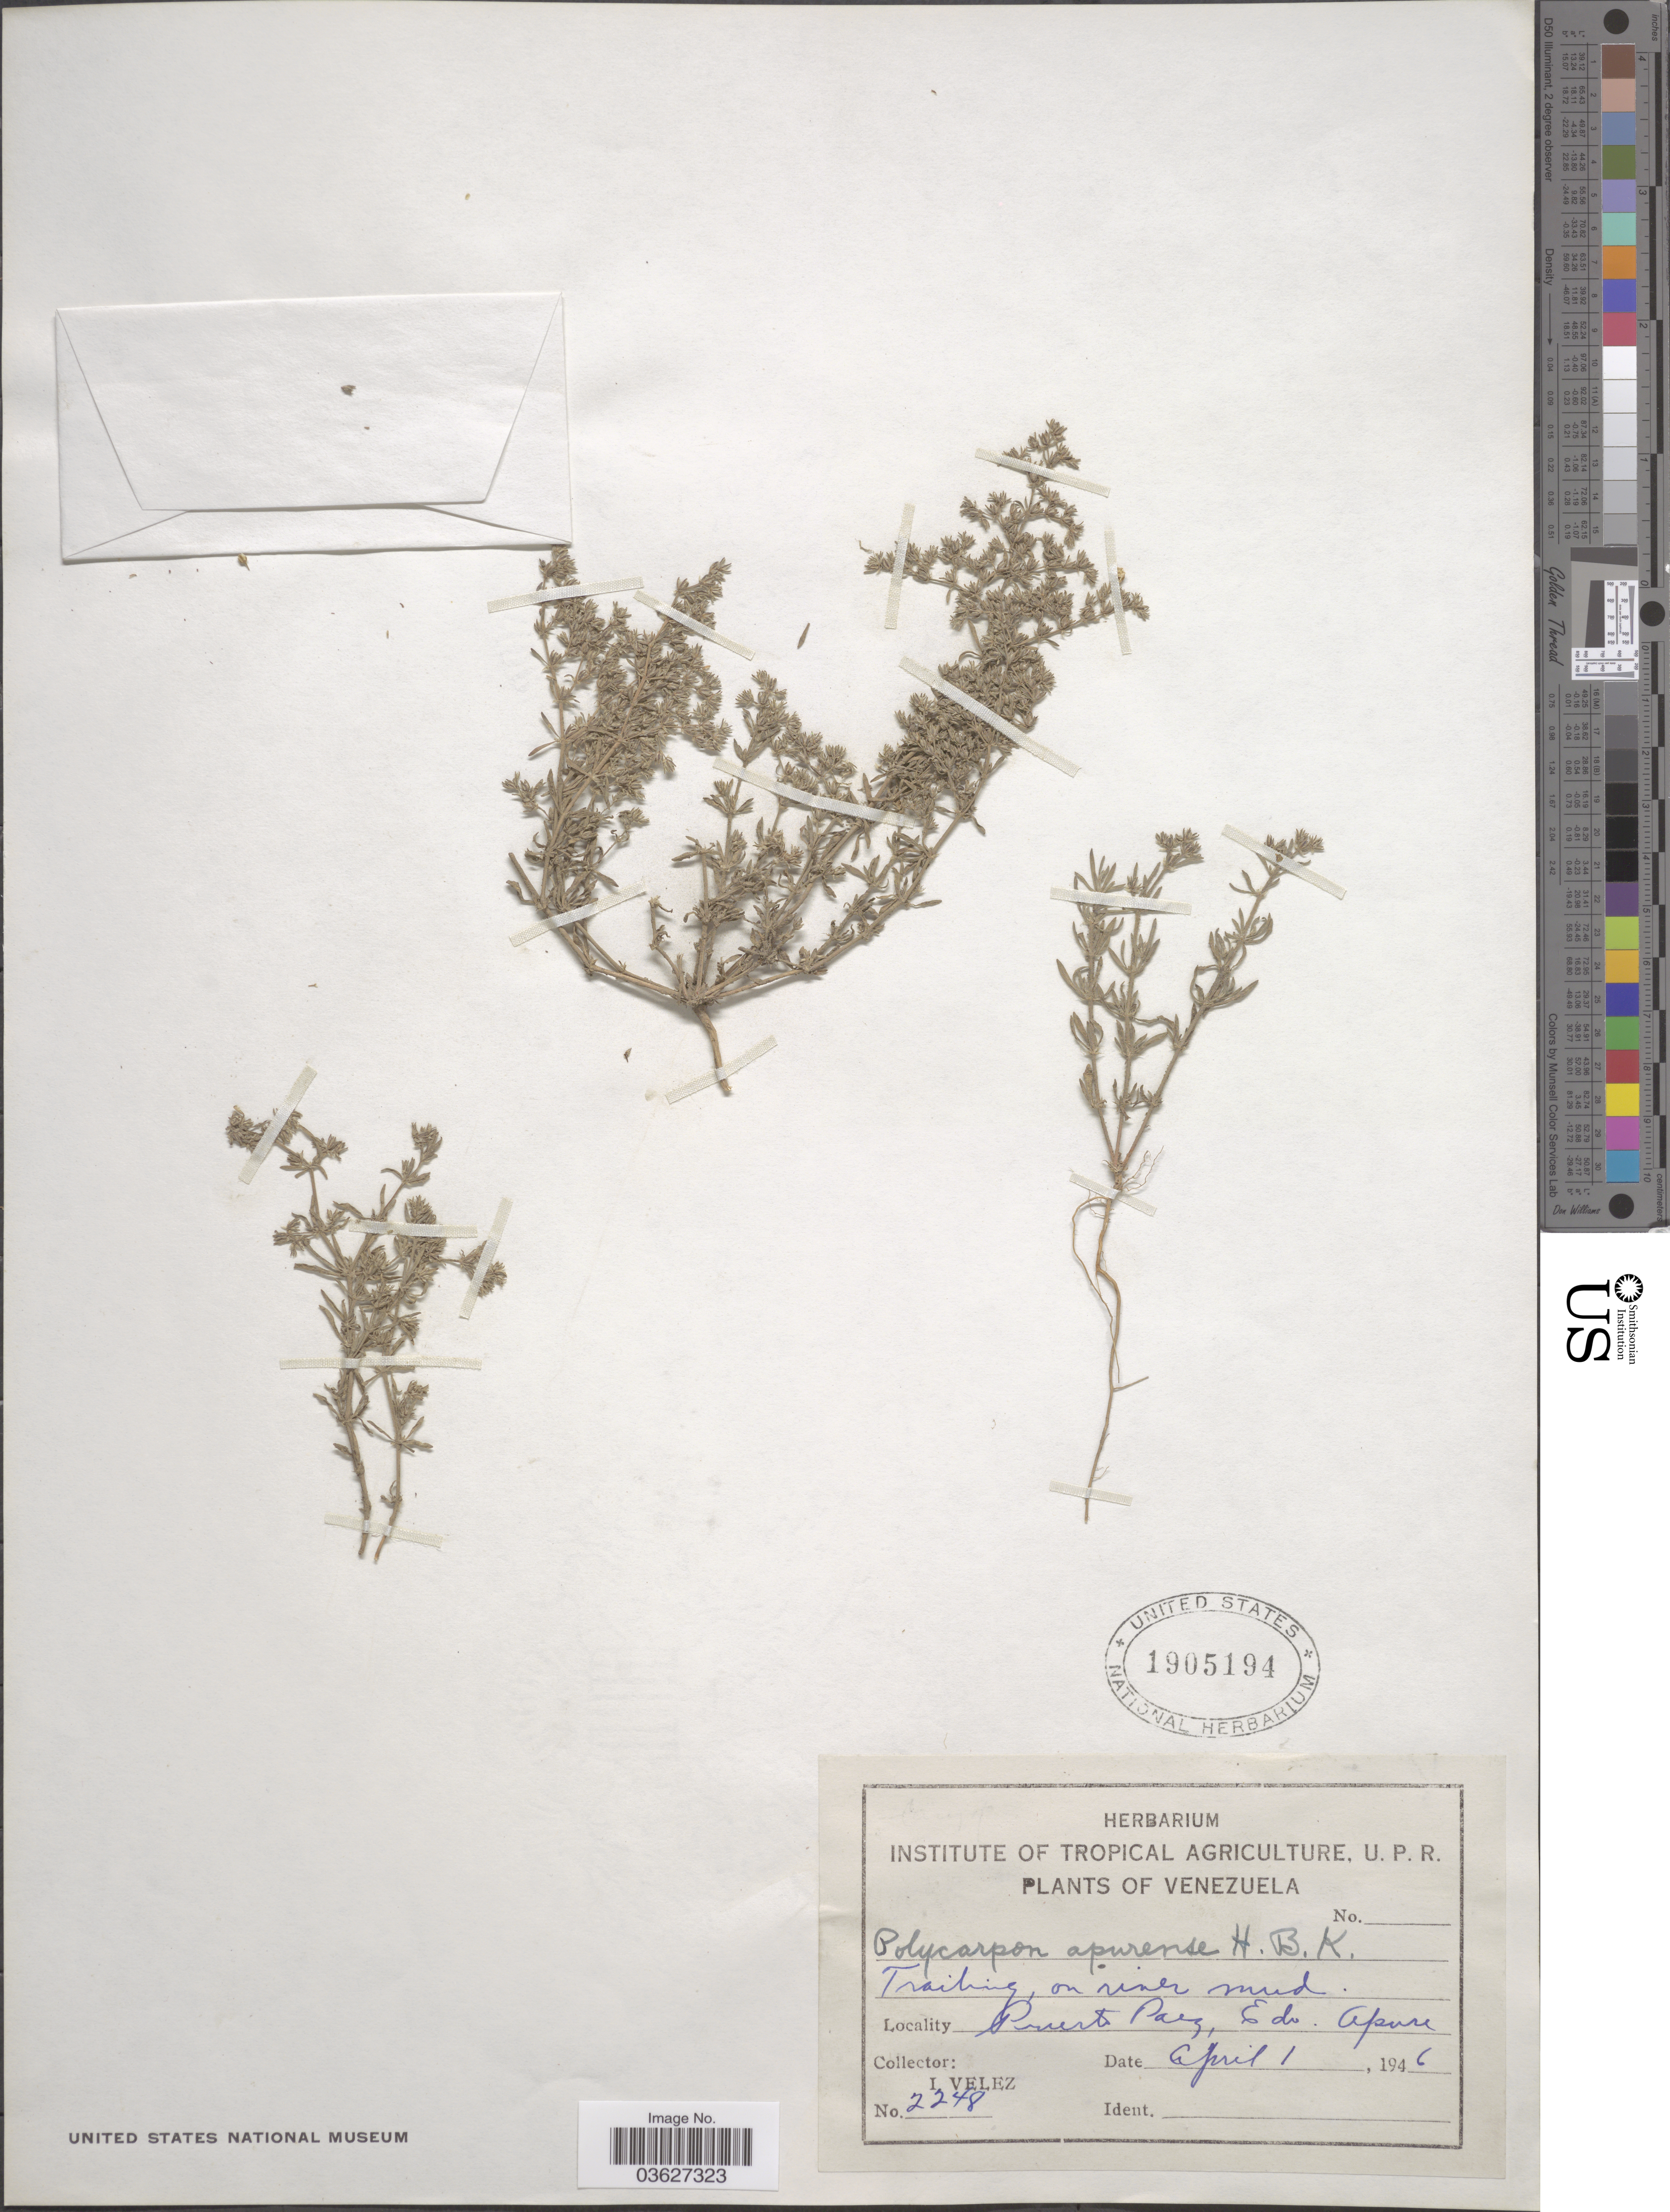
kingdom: Plantae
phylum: Tracheophyta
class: Magnoliopsida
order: Caryophyllales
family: Caryophyllaceae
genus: Polycarpon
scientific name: Polycarpon apurense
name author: Kunth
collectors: I. Velez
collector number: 2248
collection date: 1946-04-01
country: Venezuela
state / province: Apure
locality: Puerto Paez.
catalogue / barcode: US 1905194